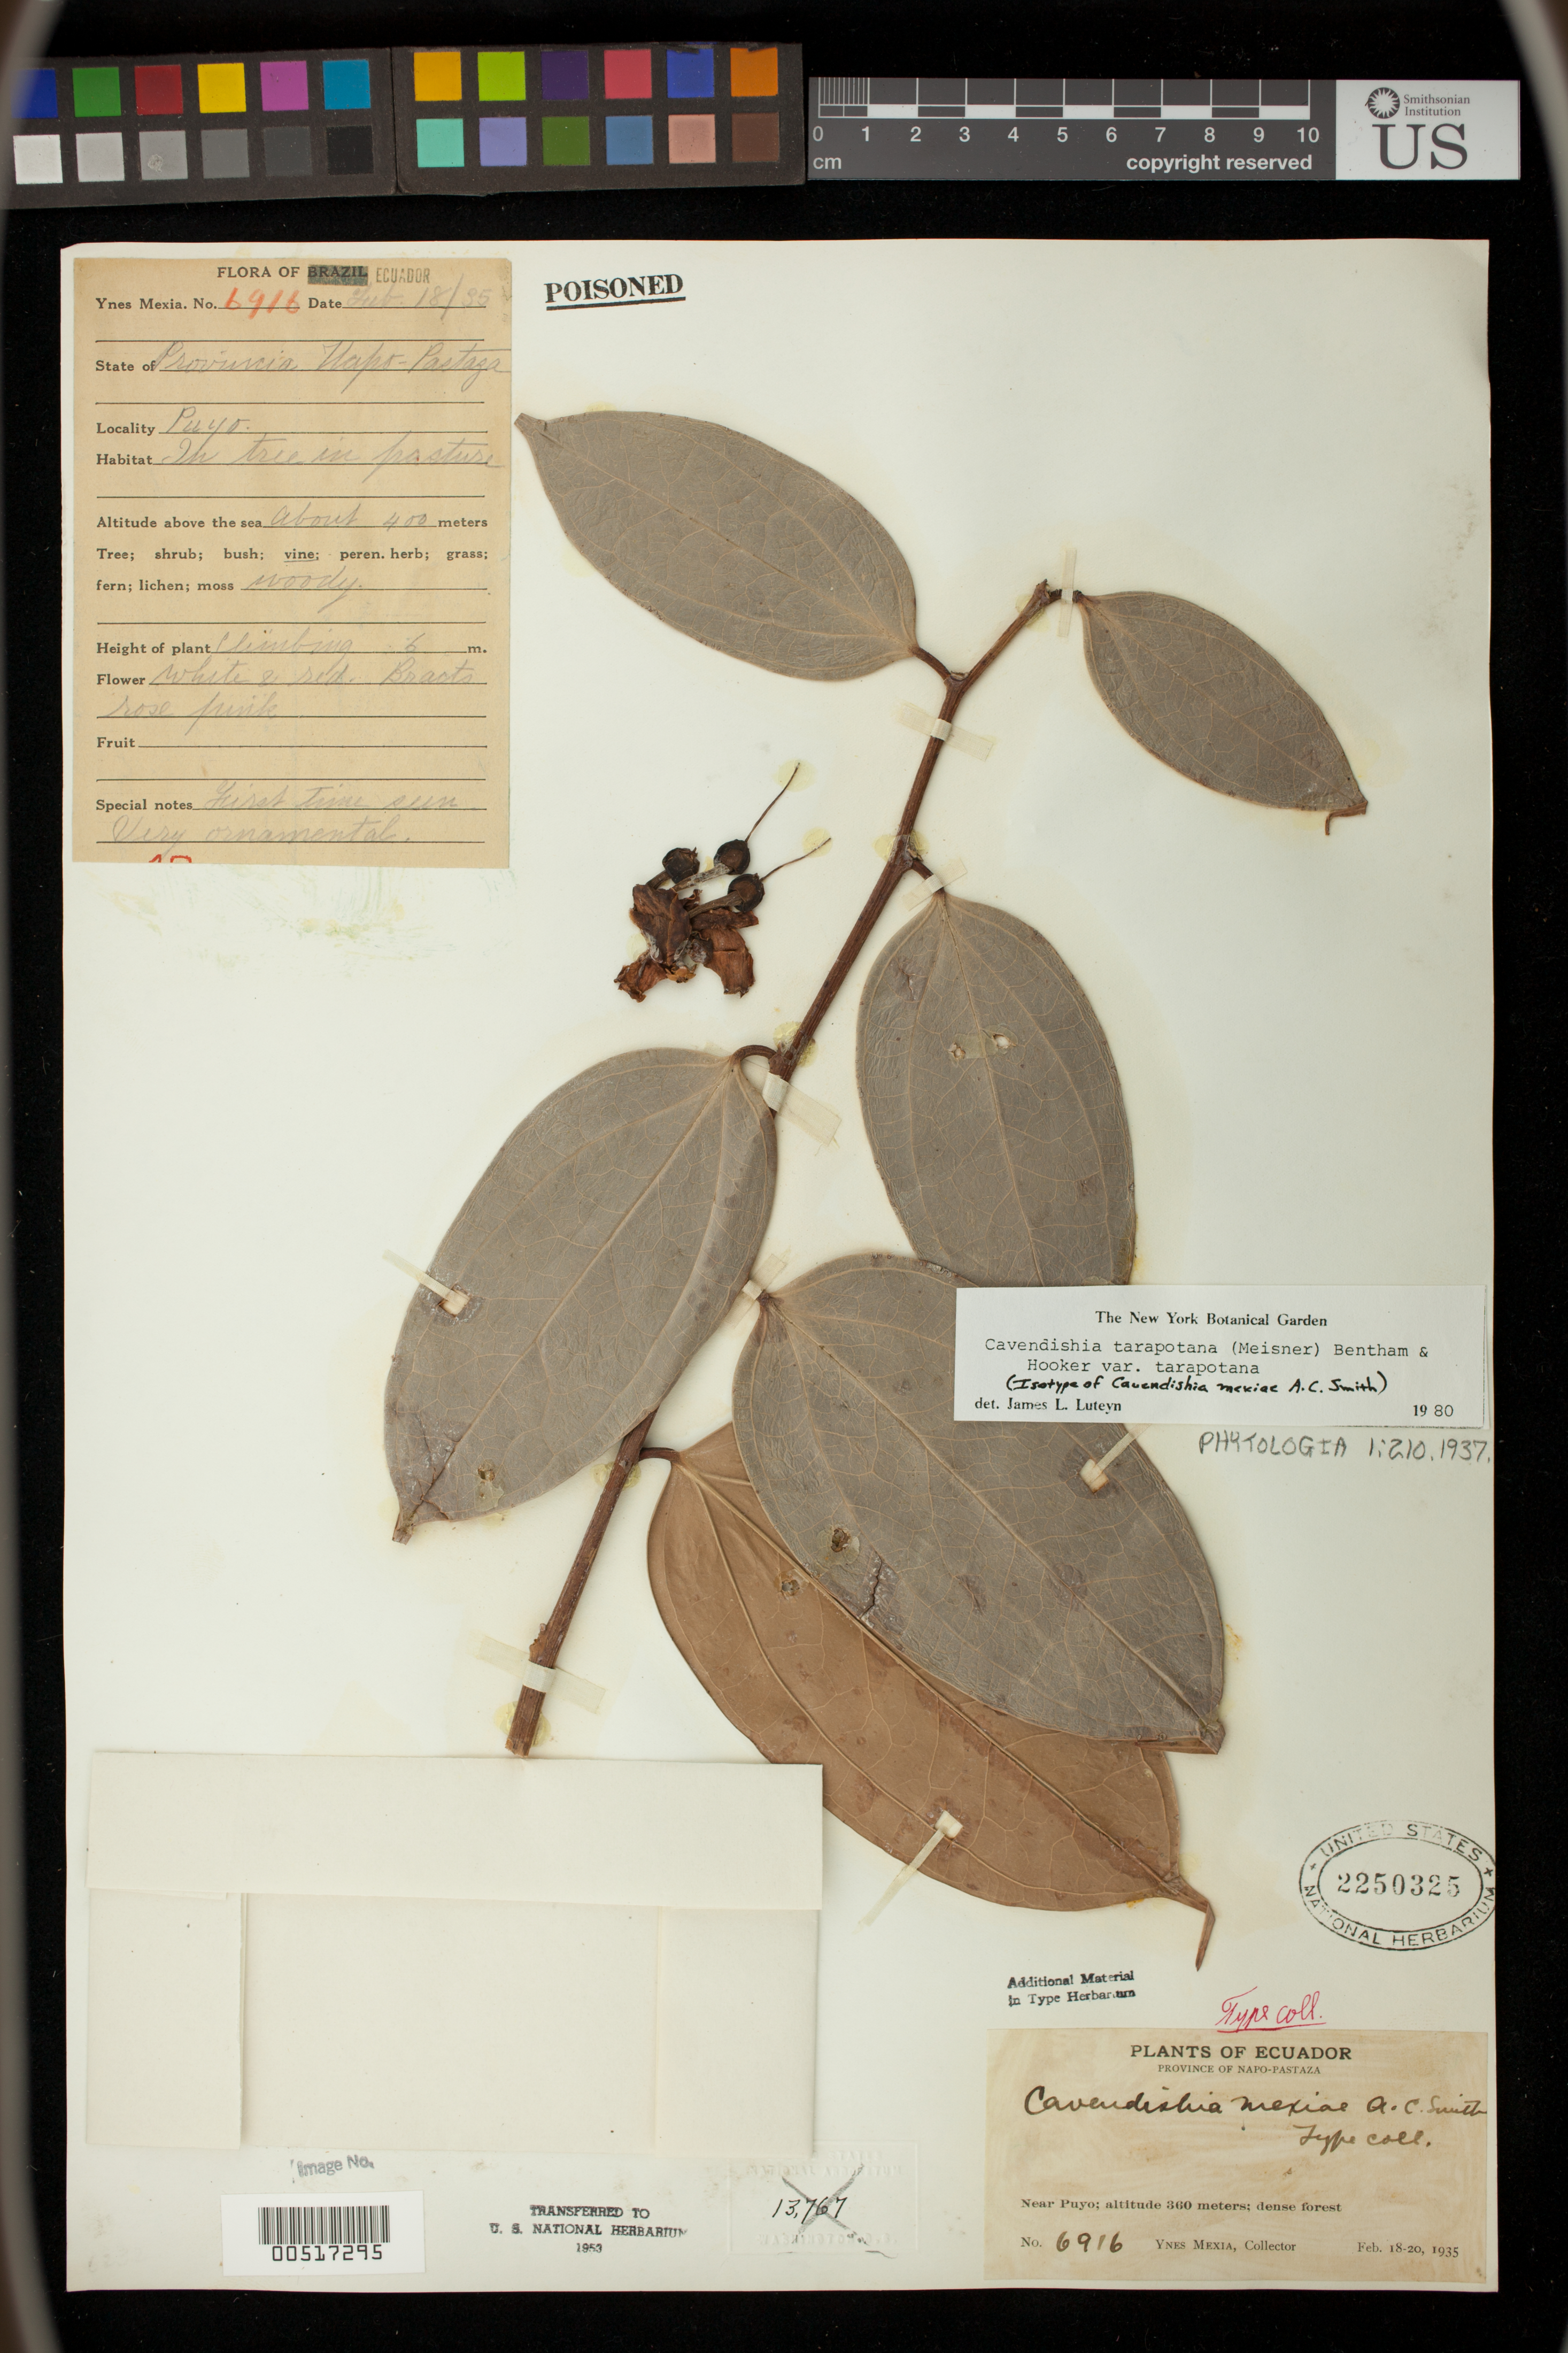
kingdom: Plantae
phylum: Tracheophyta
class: Magnoliopsida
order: Ericales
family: Ericaceae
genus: Cavendishia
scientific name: Cavendishia mexiae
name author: A.C. Sm.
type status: Isotype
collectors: Y. Mexia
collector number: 6916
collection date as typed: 18 Feb 1935 to 20 Feb 1935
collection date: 1935-02-18/1935-02-20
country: Ecuador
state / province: Napo / Pastaza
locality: Near Puyo.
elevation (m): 360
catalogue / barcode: US 2250325